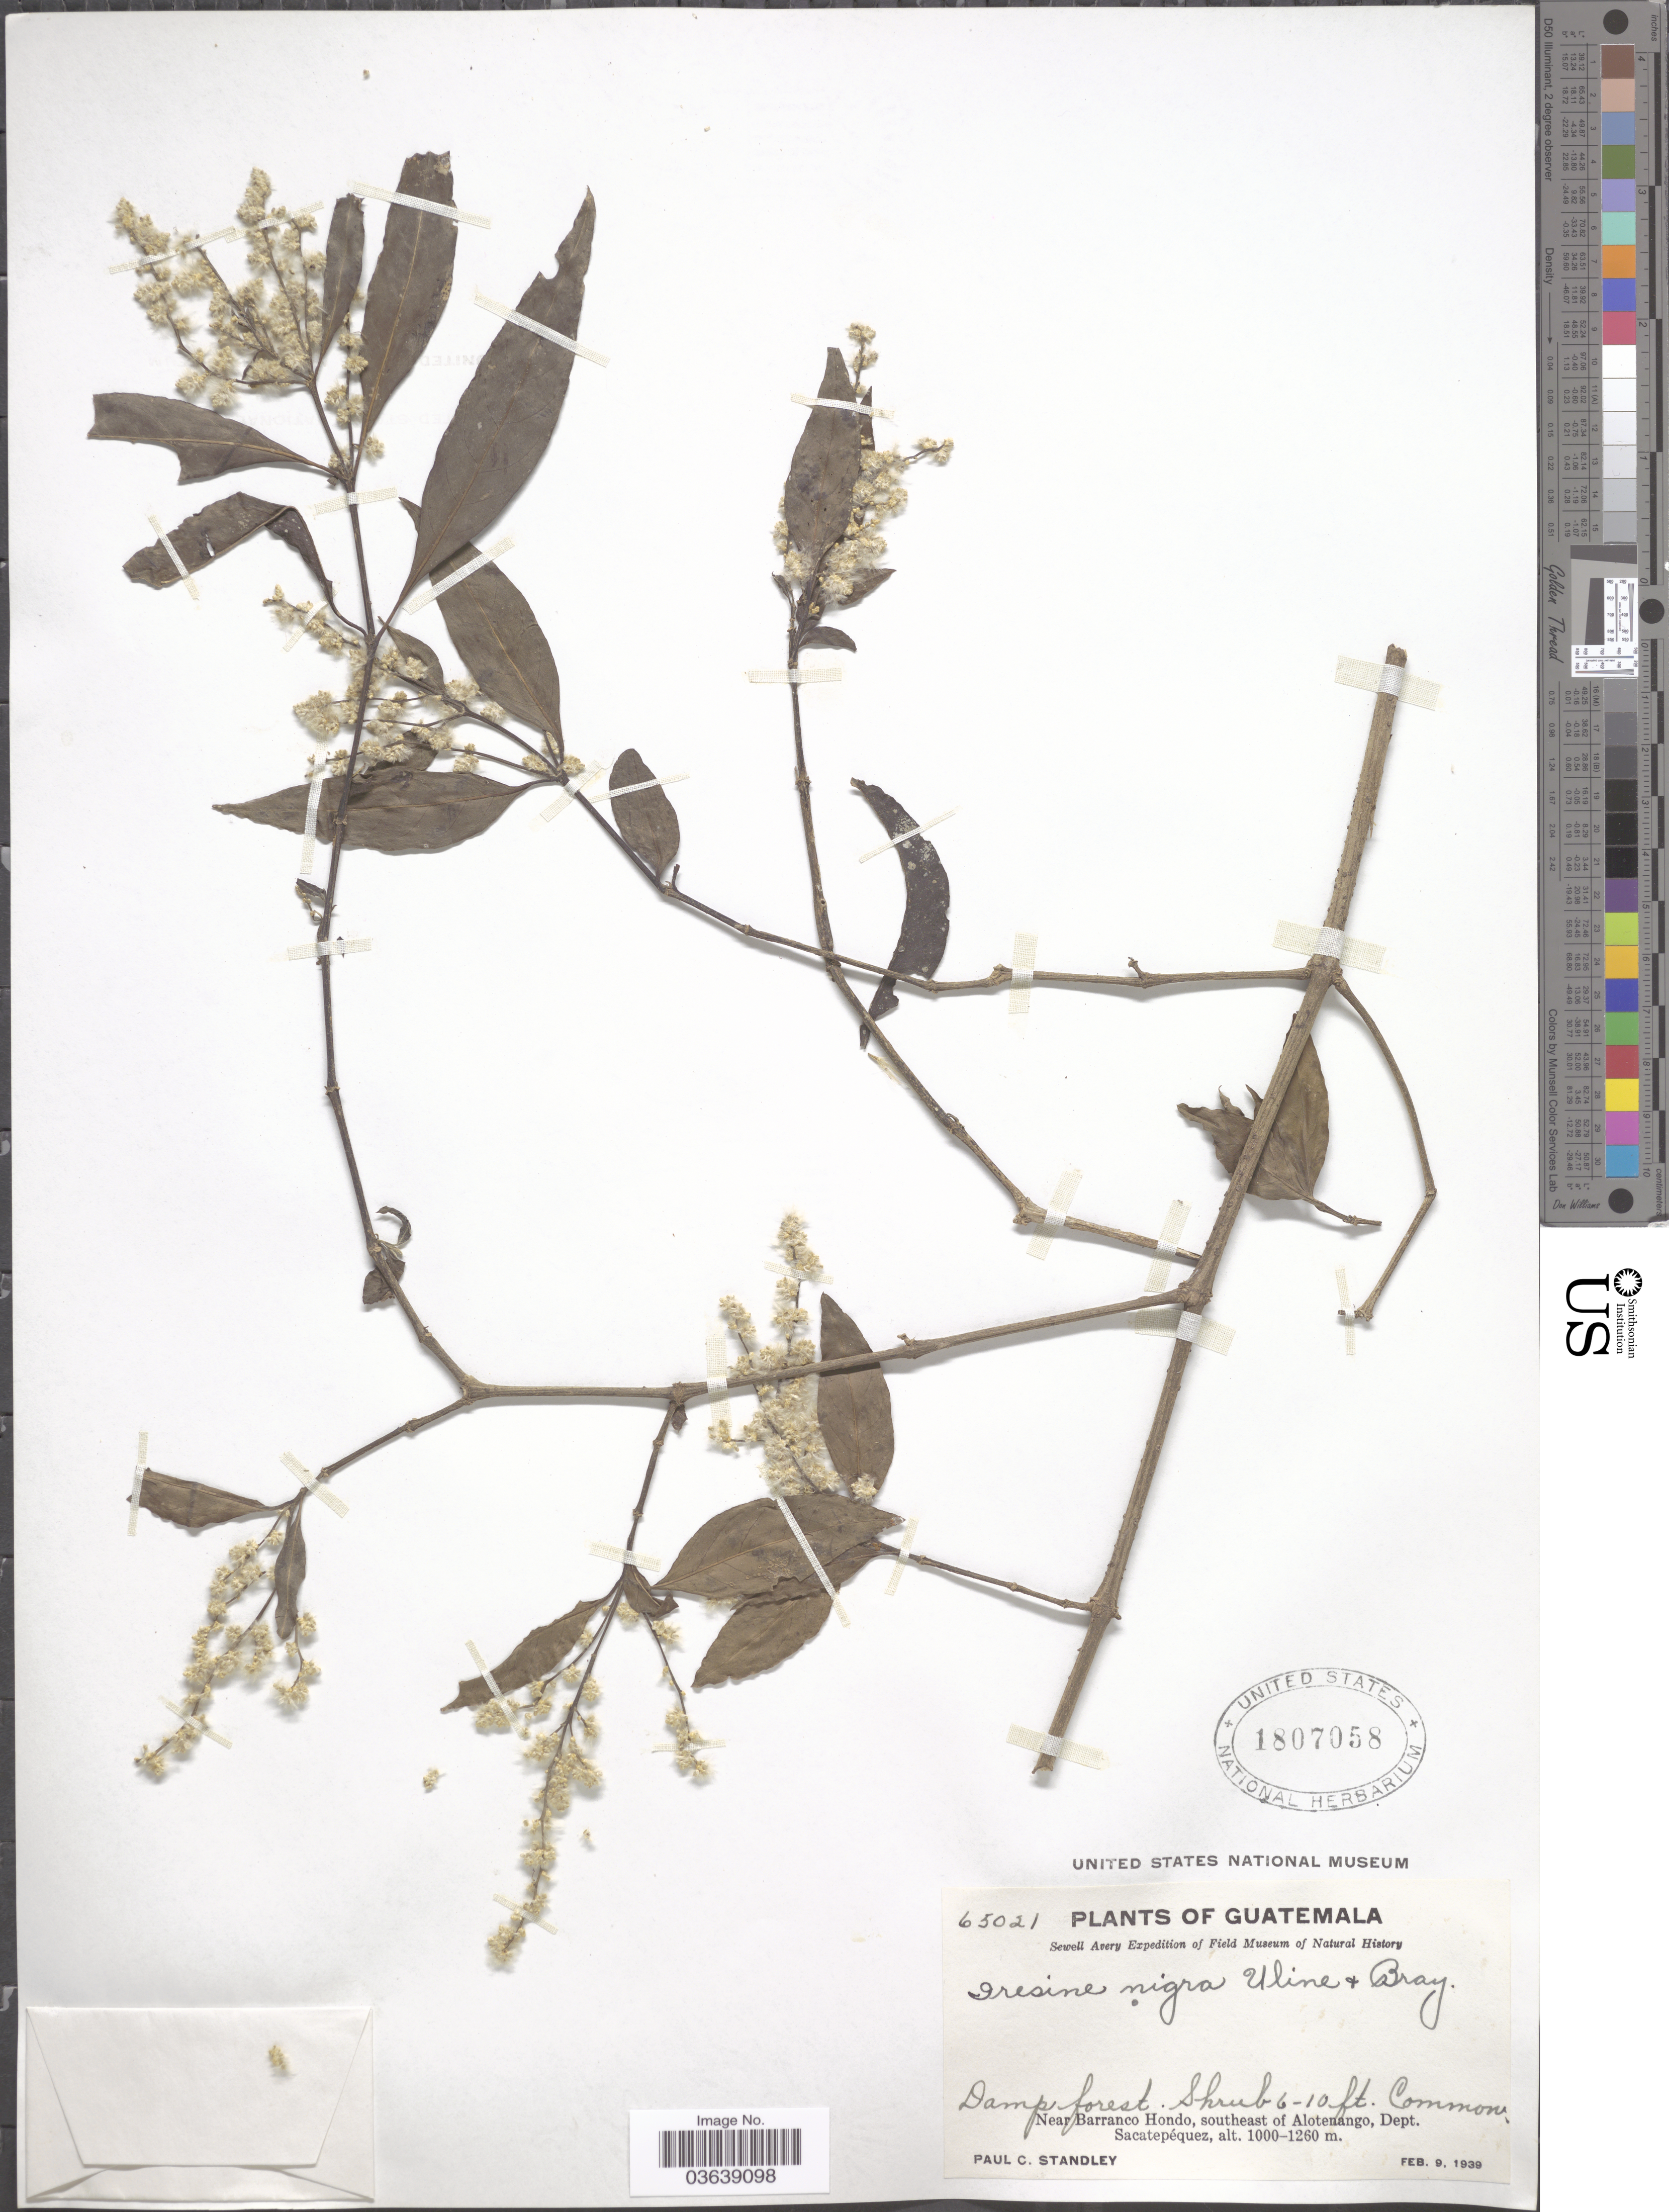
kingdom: Plantae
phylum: Tracheophyta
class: Magnoliopsida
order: Caryophyllales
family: Amaranthaceae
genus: Iresine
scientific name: Iresine nigra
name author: Uline & W.L. Bray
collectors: P. C. Standley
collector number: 65021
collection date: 1939-02-09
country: Guatemala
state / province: Sacatepéquez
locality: Near Barranco Hondo, southeast of Alotenango, Dept. Sacatepéquez.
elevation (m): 1000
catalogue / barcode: US 1807058